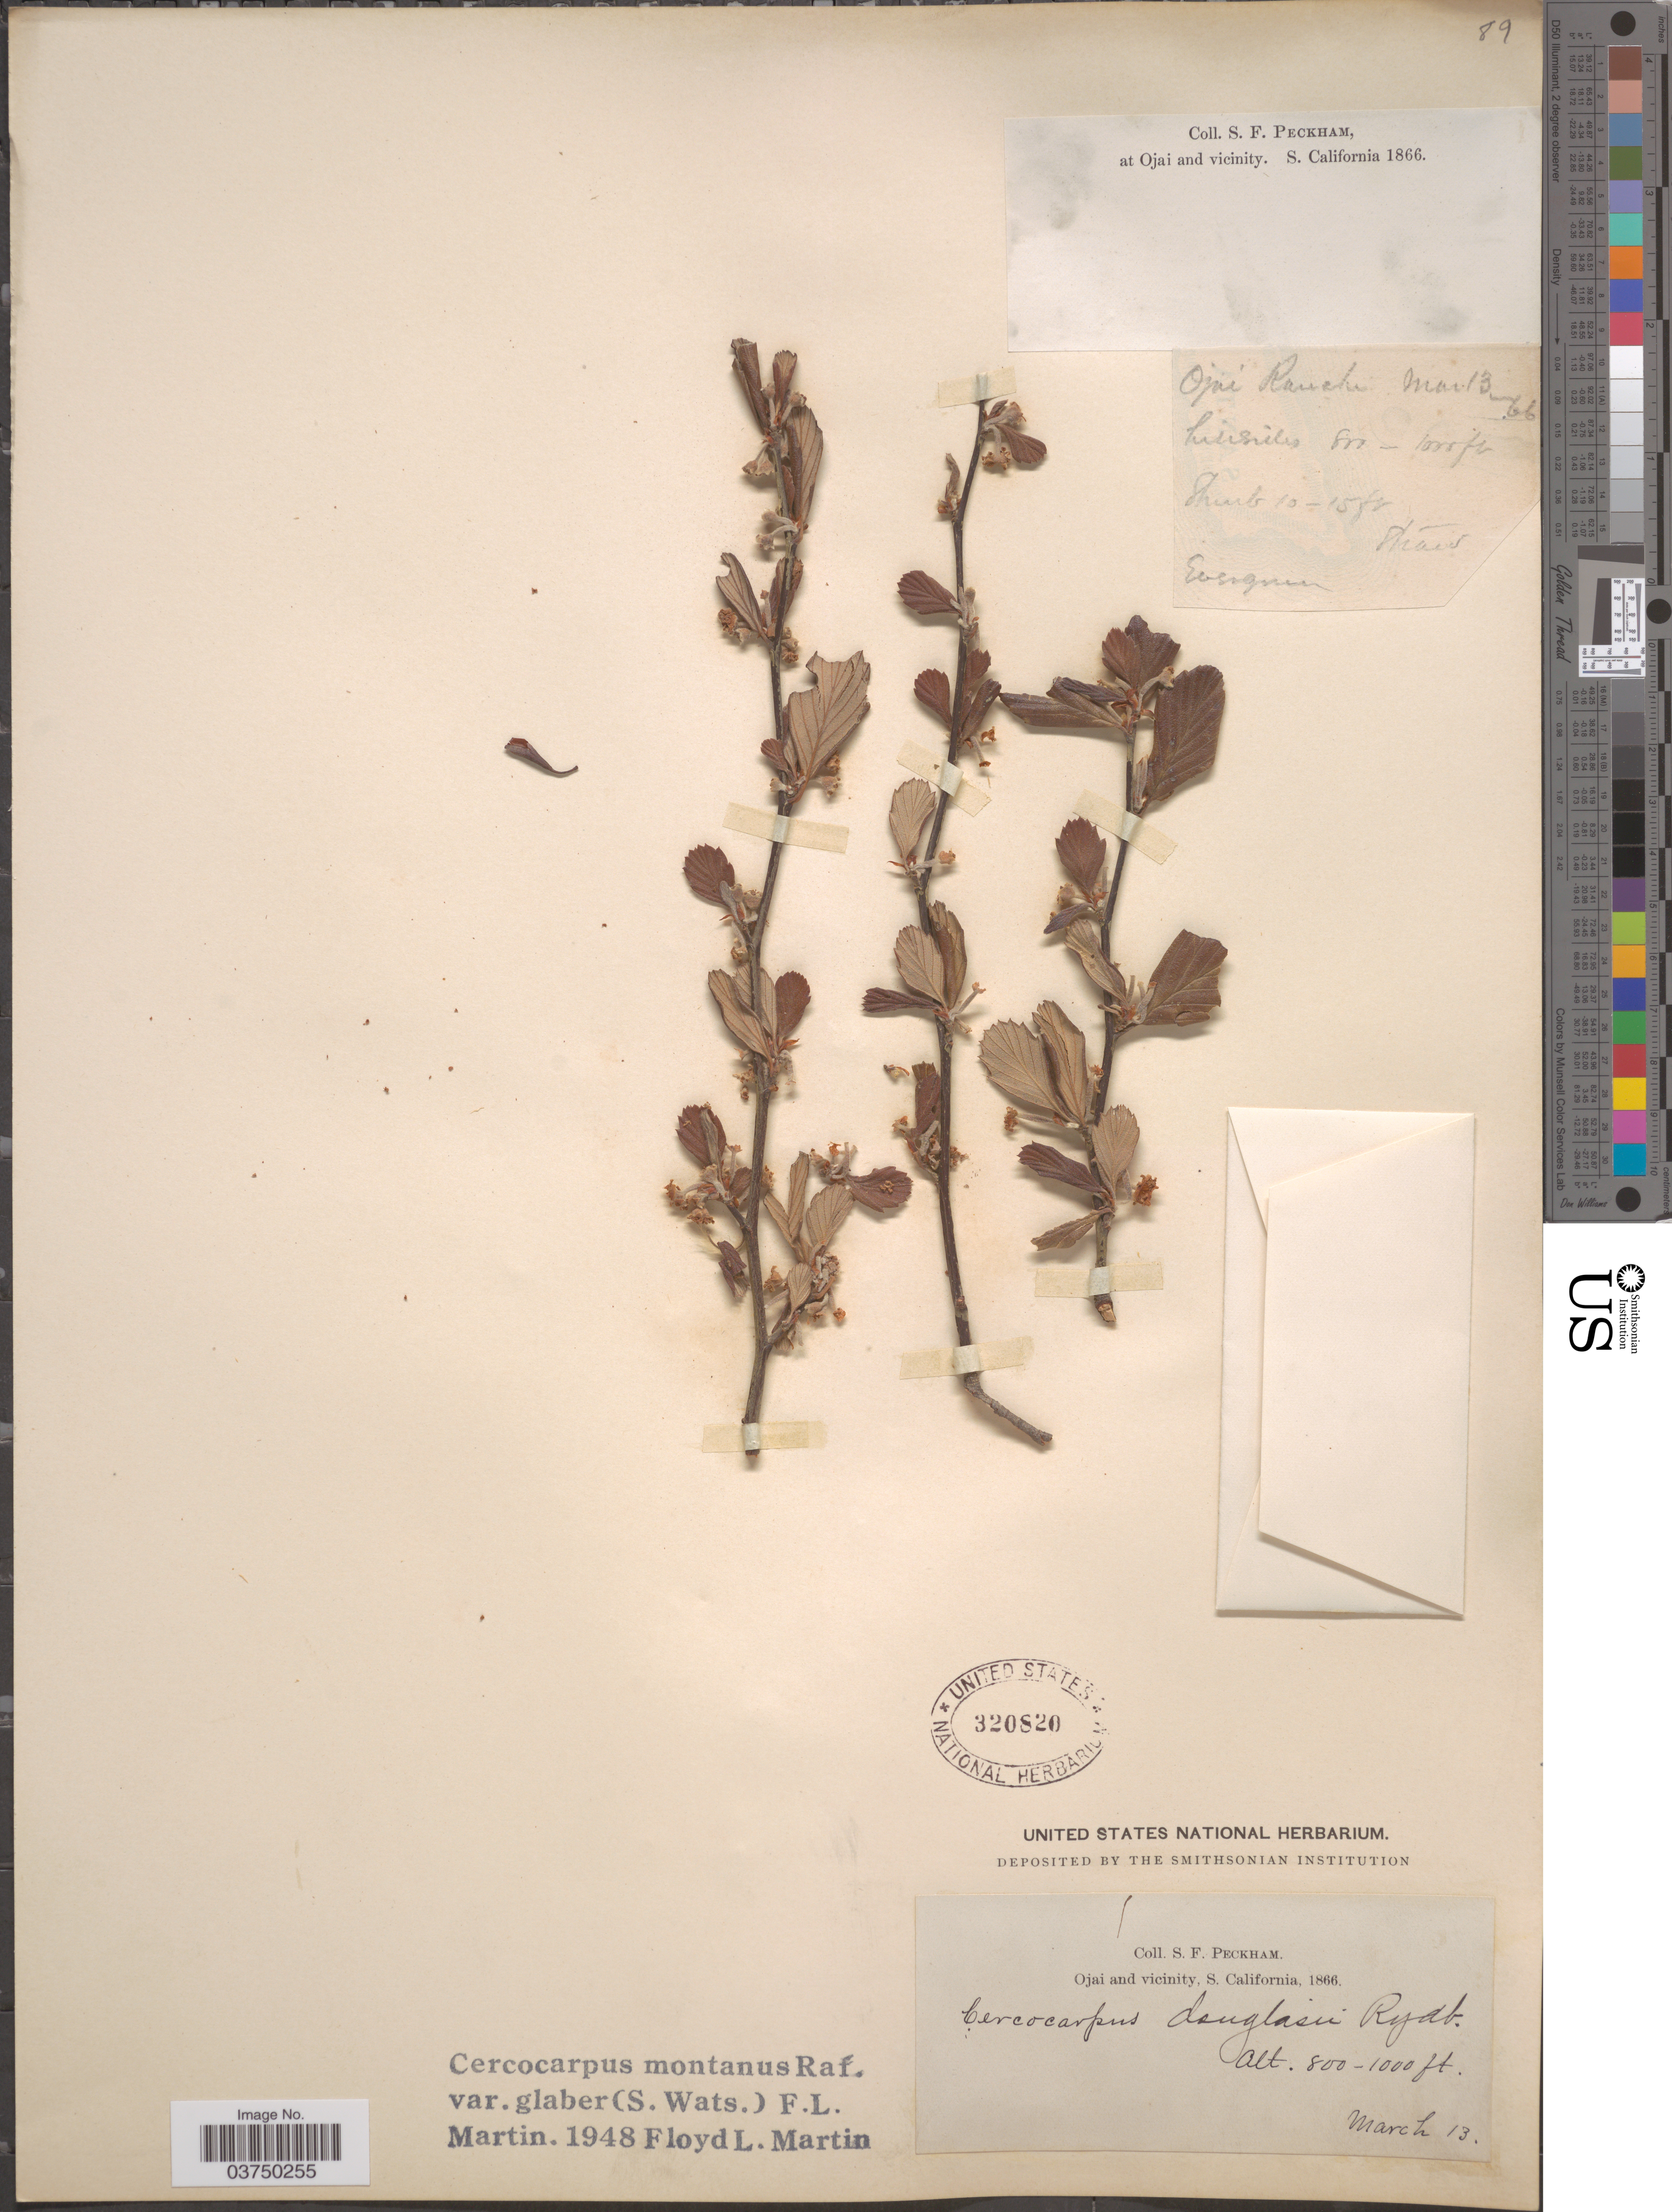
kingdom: Plantae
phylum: Tracheophyta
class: Magnoliopsida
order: Rosales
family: Rosaceae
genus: Cercocarpus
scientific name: Cercocarpus montanus var. glaber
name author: (S. Watson) F.L. Martin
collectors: S. Peckham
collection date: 1866-03-13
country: United States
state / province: California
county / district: Ventura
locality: Ojai and vicinity, S. California.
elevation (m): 244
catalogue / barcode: US 320820